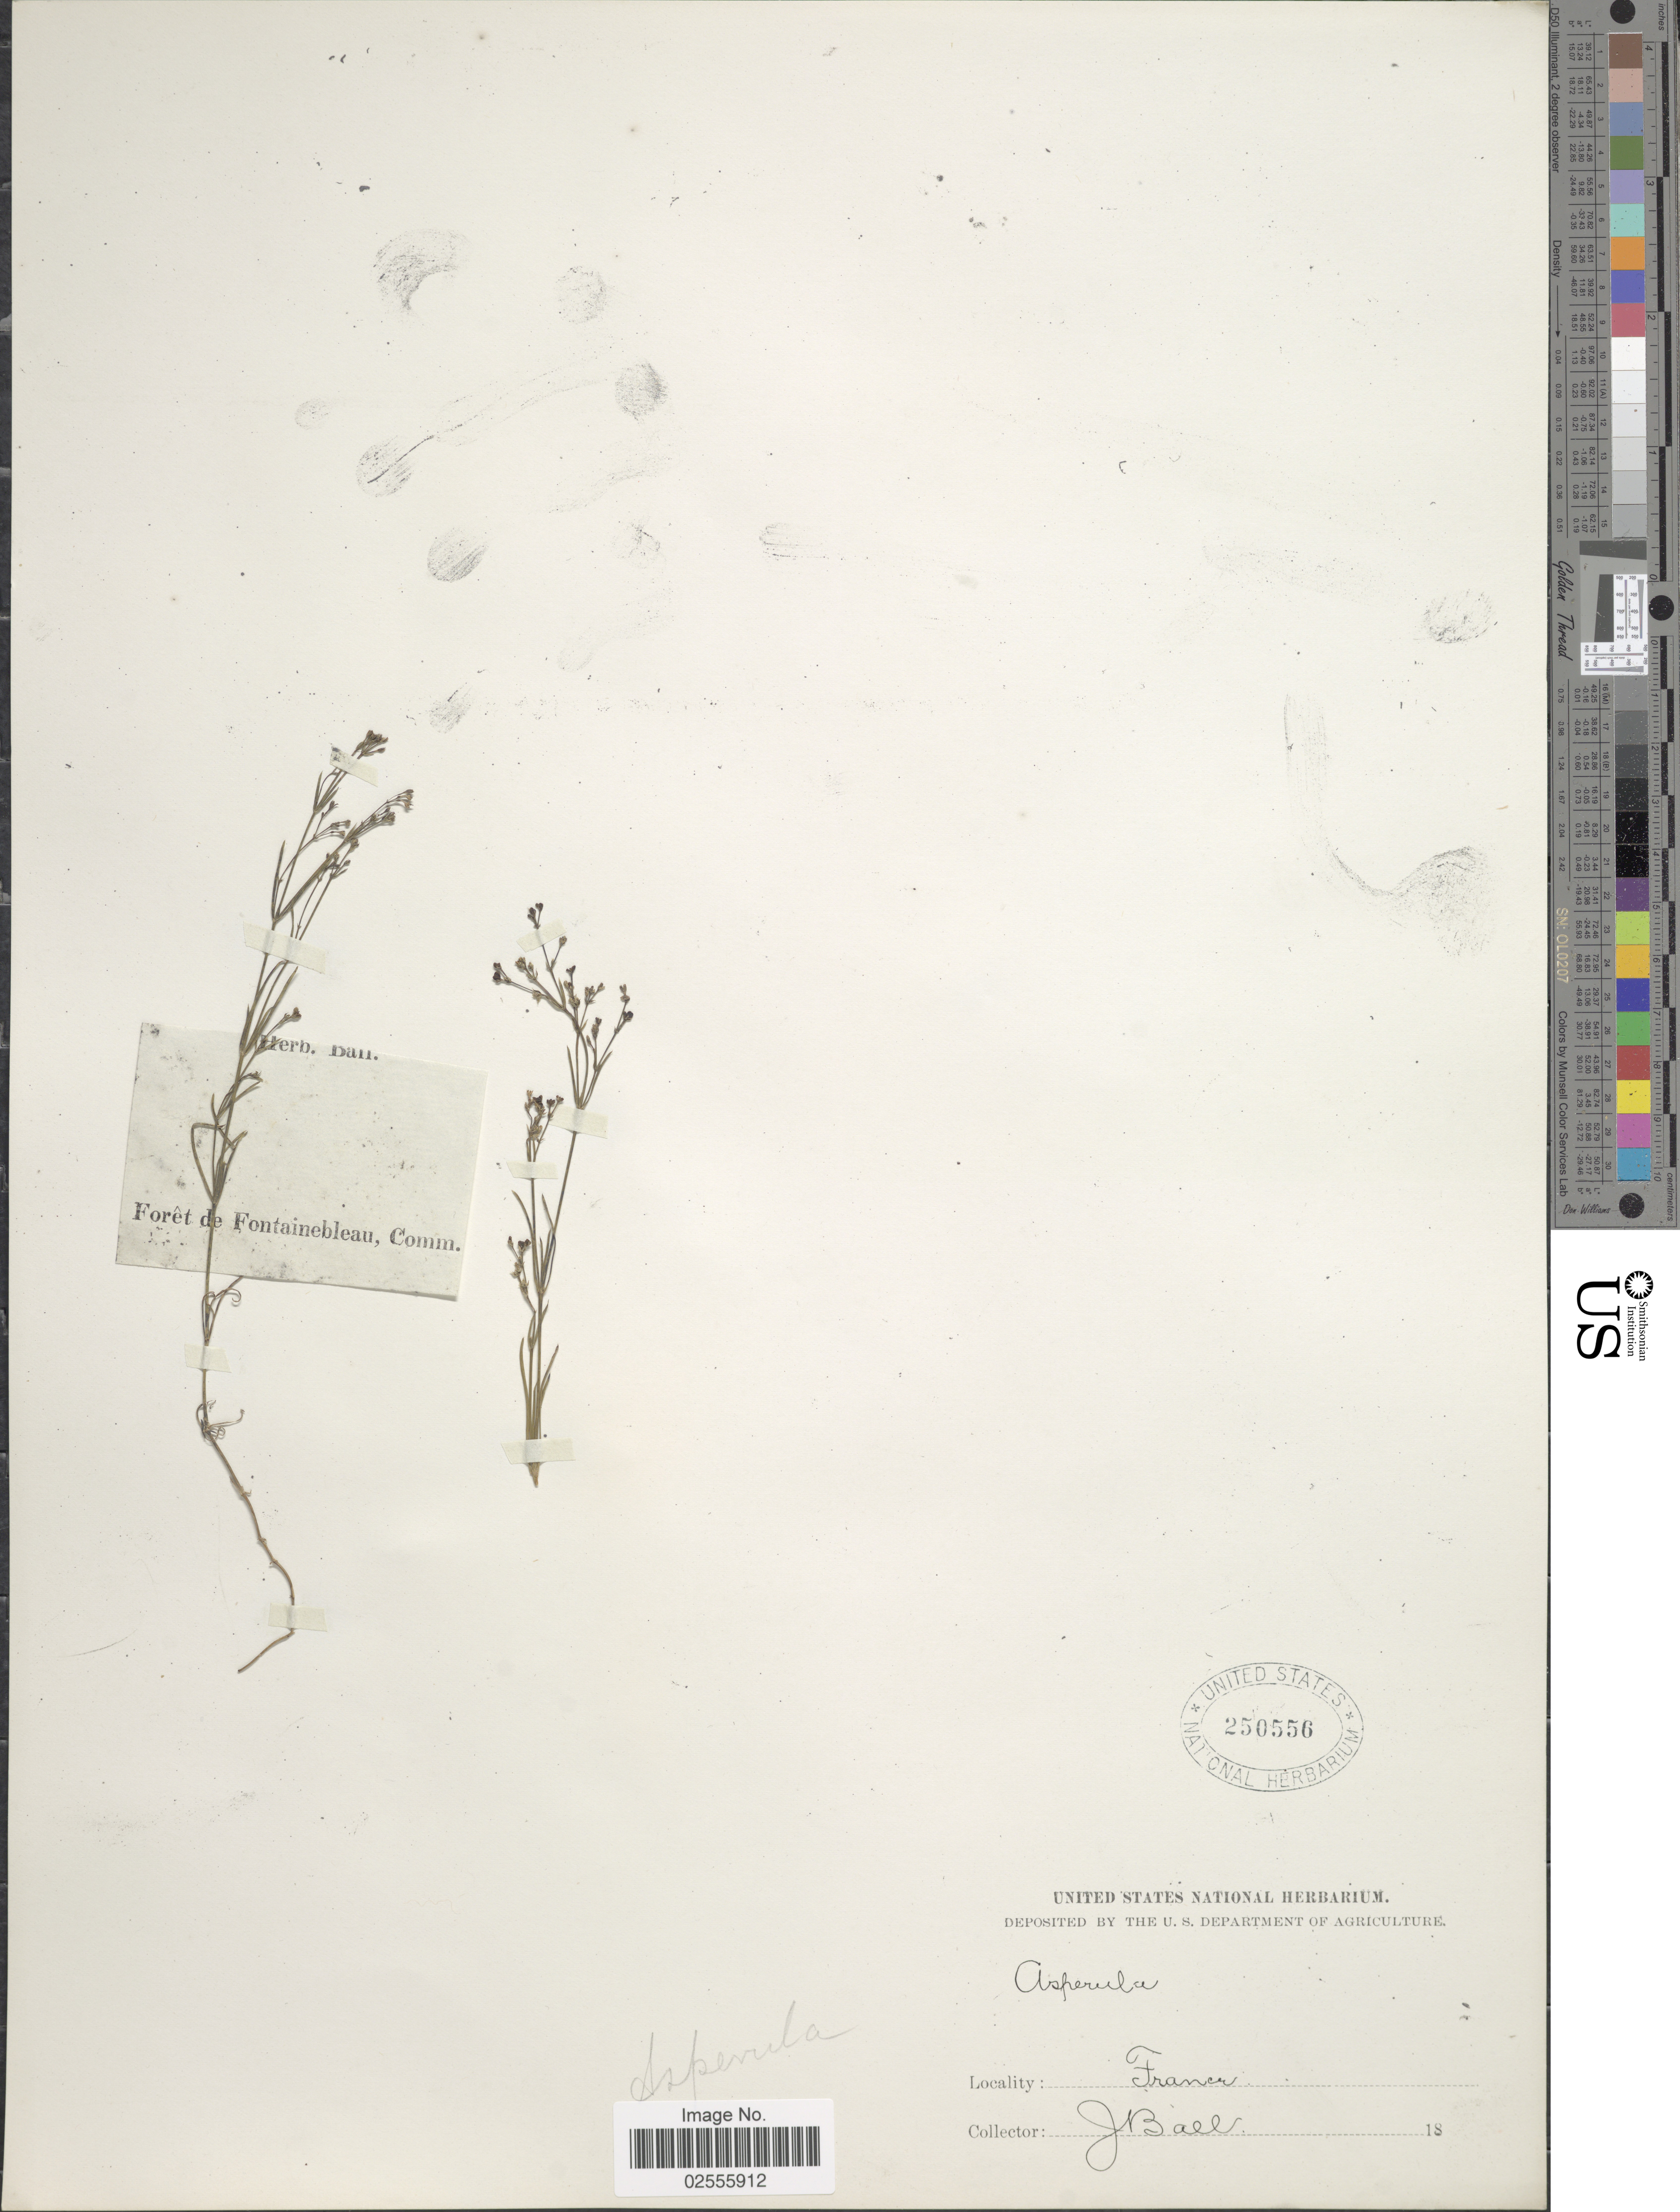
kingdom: Plantae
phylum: Tracheophyta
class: Magnoliopsida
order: Gentianales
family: Rubiaceae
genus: Asperula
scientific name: Asperula sp.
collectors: J. Ball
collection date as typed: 18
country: France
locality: Foret de Fontainebleau, Com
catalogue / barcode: US 250556